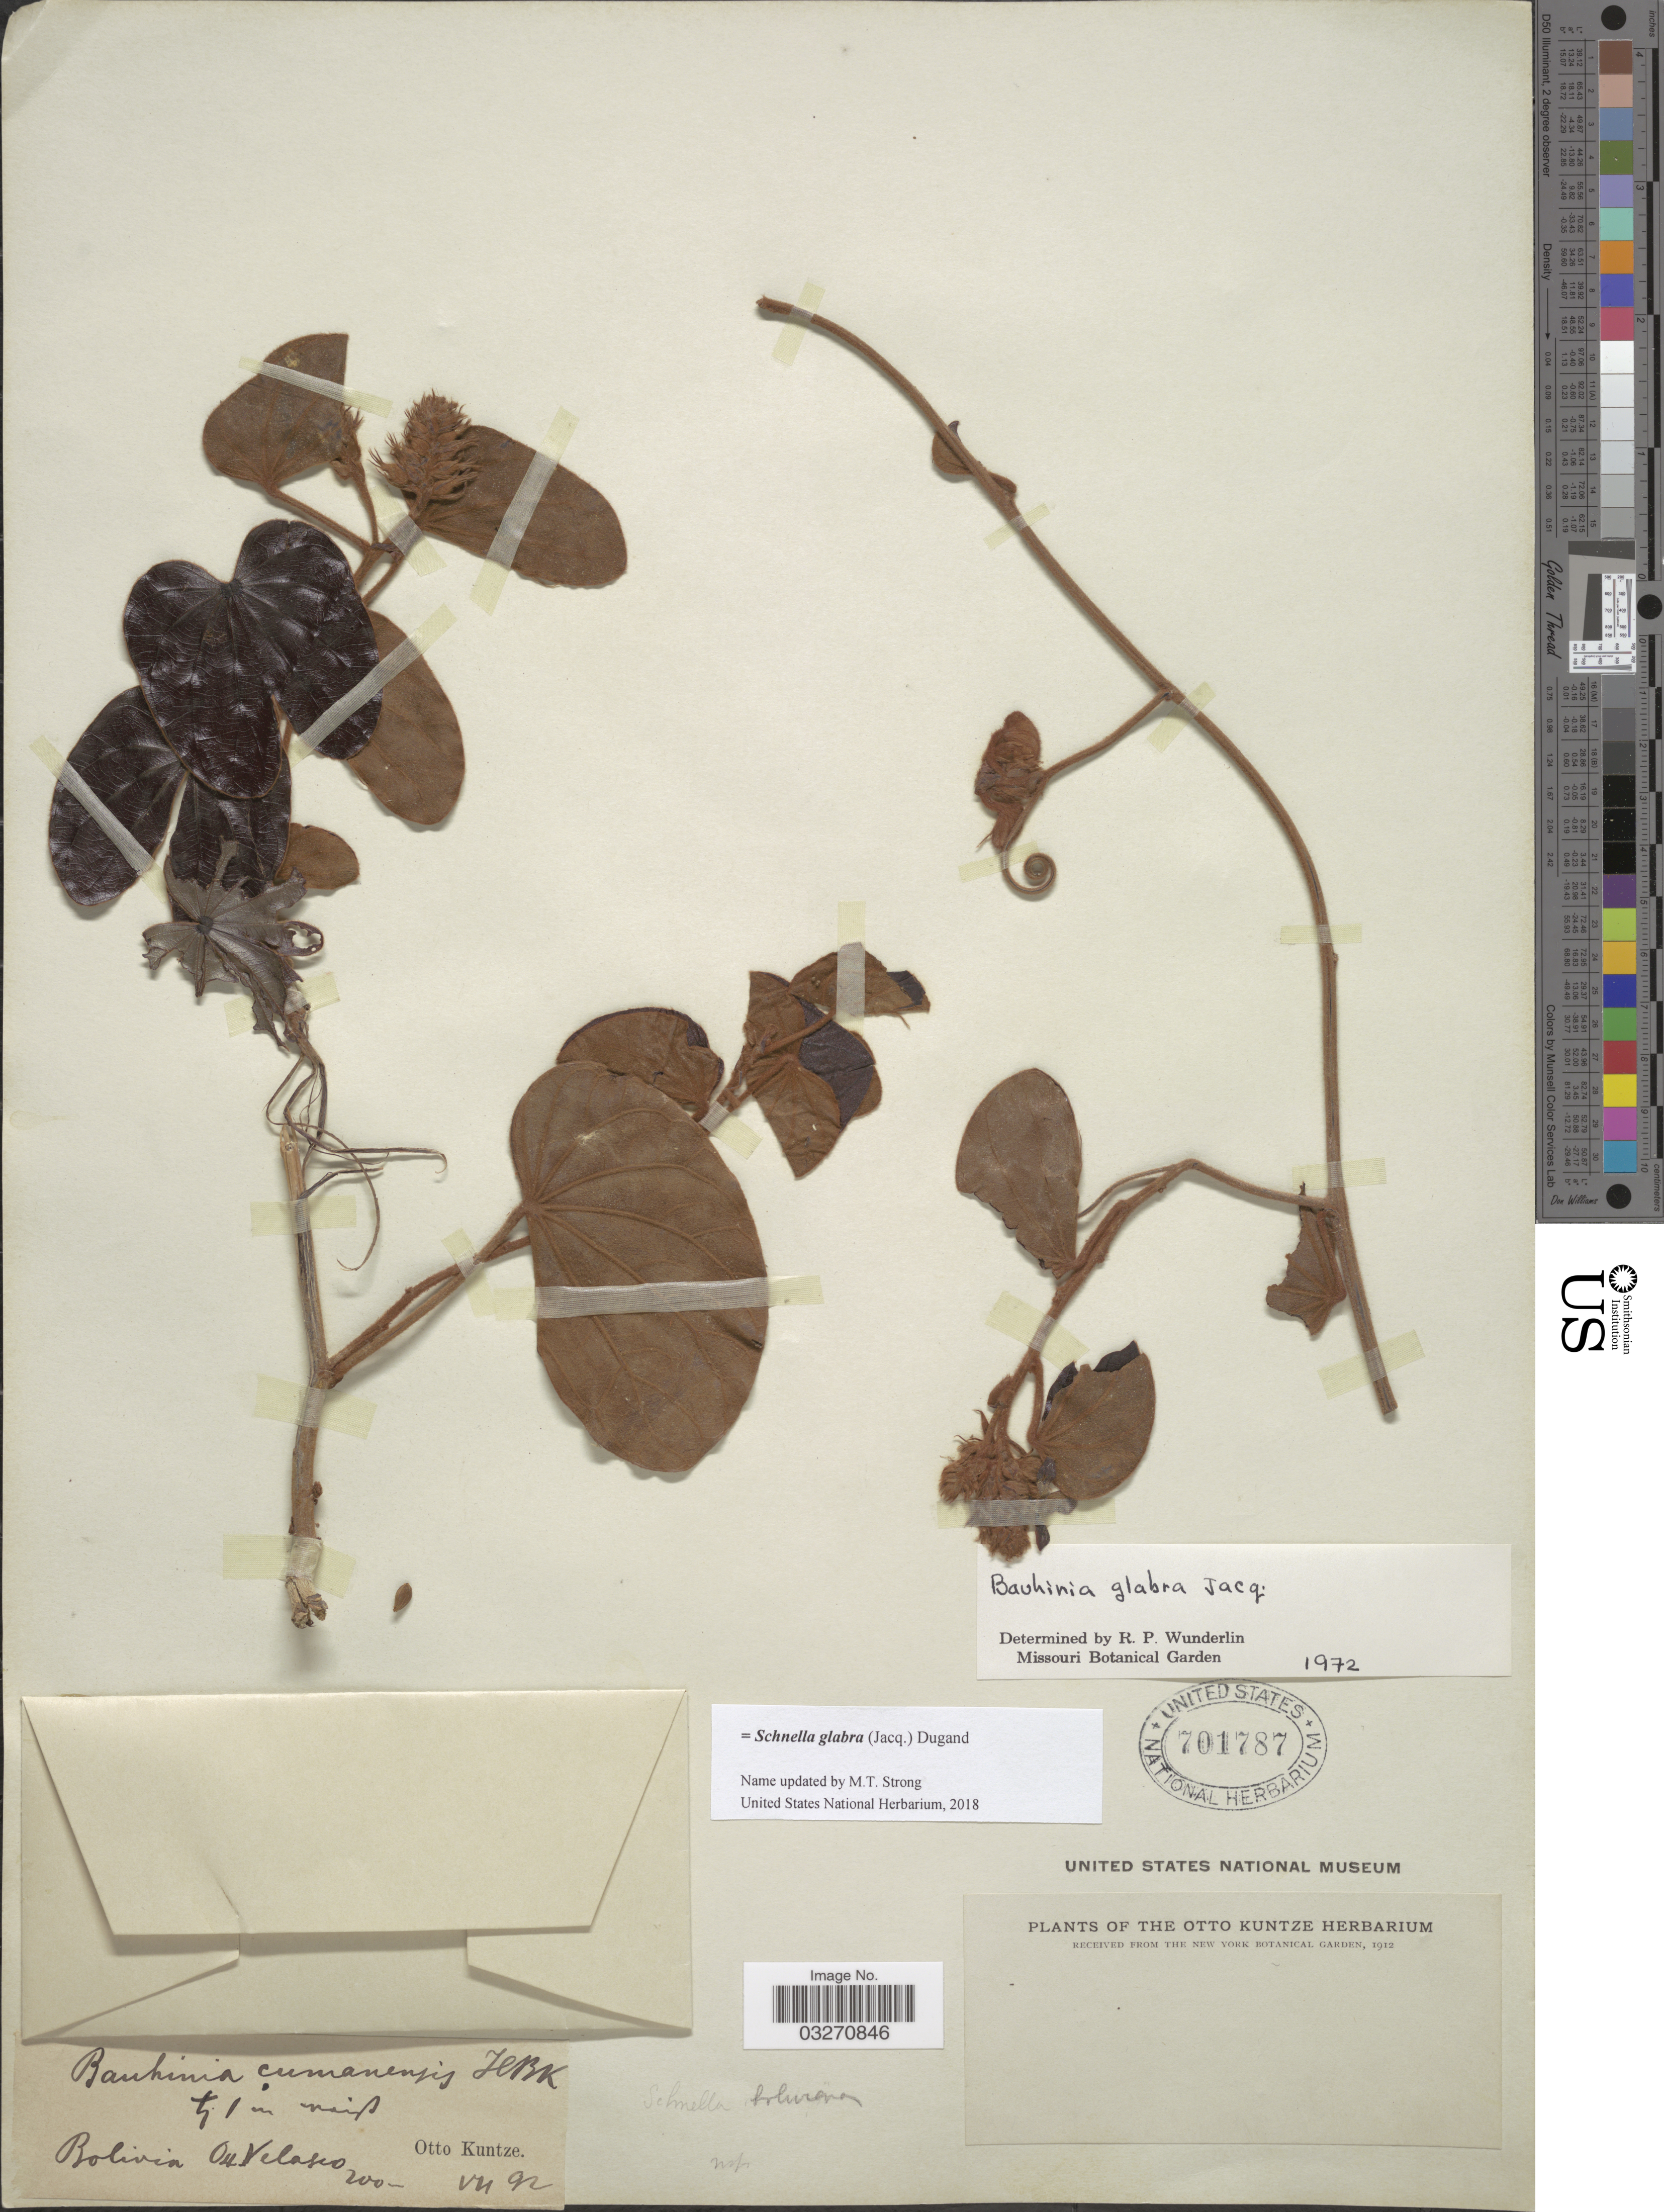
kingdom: Plantae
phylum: Tracheophyta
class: Magnoliopsida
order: Fabales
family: Fabaceae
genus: Schnella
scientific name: Schnella glabra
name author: (Jacq.) Dugand G.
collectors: C.E.O. Kuntze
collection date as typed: Transcribed d/m/y: /7/92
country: Bolivia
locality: Velasco.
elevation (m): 200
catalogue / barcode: US 701787